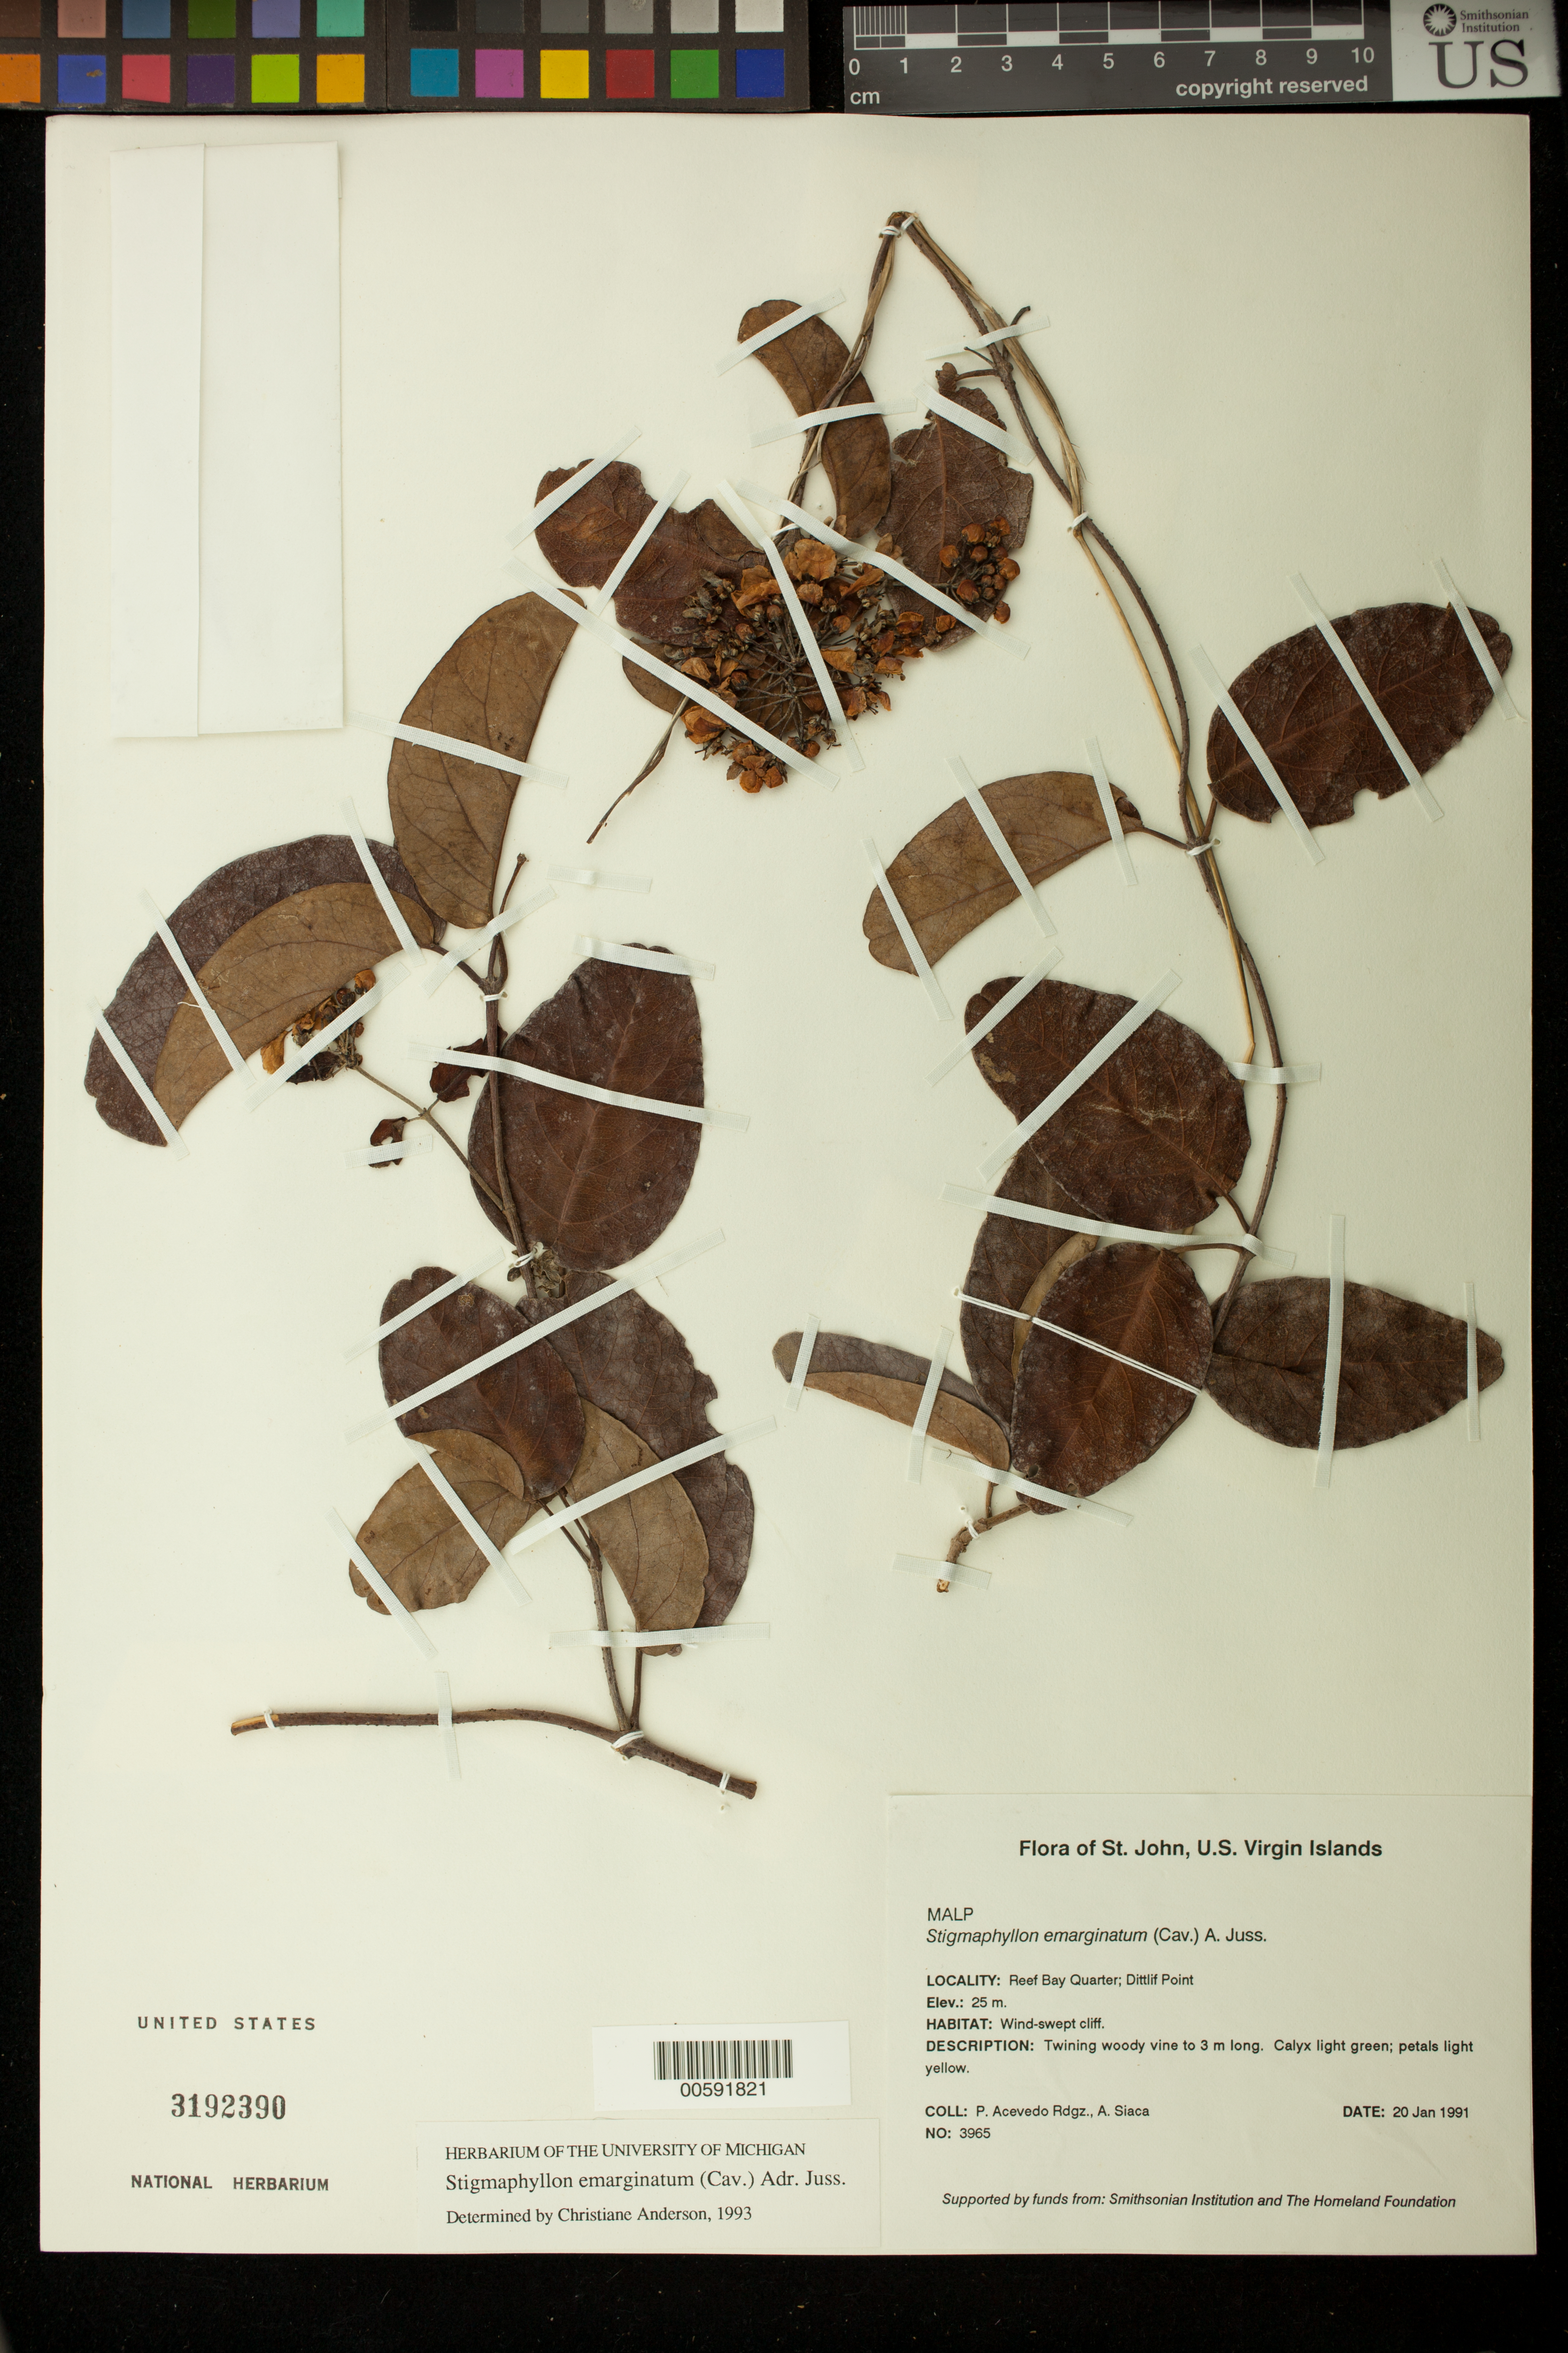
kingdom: Plantae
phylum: Tracheophyta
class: Magnoliopsida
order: Malpighiales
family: Malpighiaceae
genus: Stigmaphyllon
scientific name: Stigmaphyllon emarginatum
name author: (Cav.) A. Juss.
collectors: P. Acevedo-Rodr. & A. Siaca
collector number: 3965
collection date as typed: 20 Jan 1991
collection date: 1991-01-20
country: U.S. Virgin Islands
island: St. John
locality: Reef Bay Quarter; Dittlif Point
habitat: Wind-swept cliff.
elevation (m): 25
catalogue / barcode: US 3192390